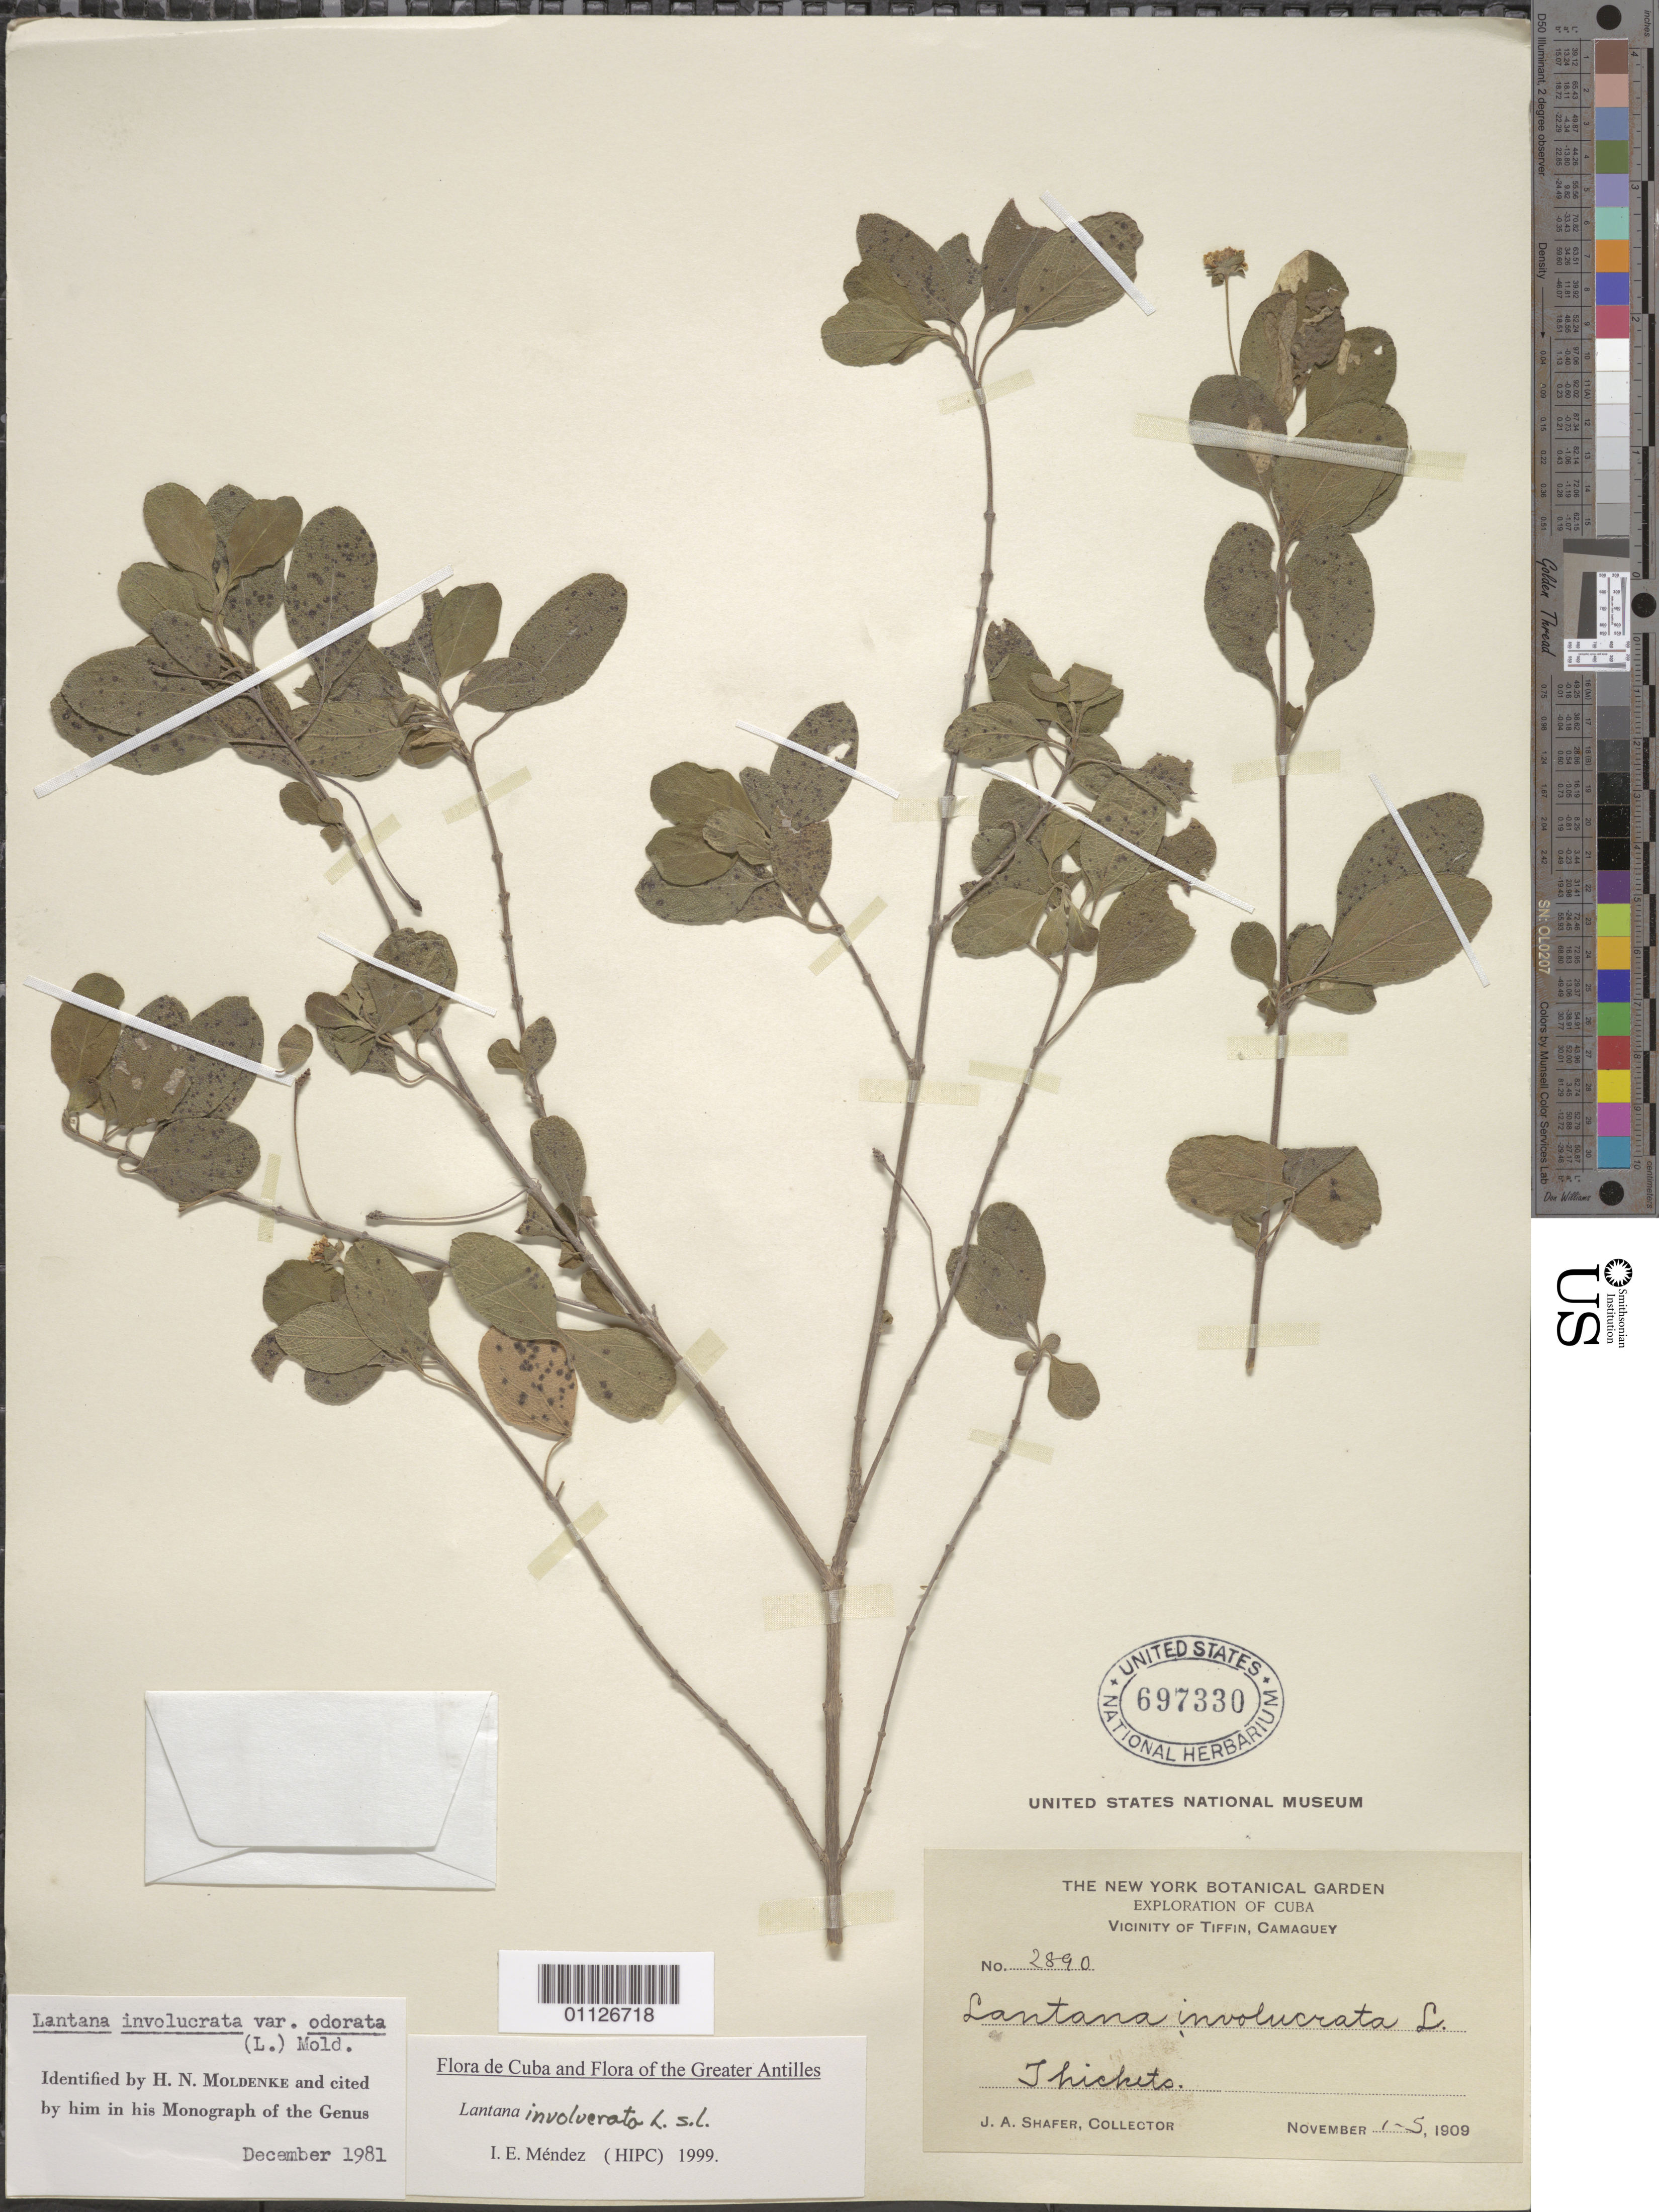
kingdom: Plantae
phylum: Tracheophyta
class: Magnoliopsida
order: Lamiales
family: Verbenaceae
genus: Lantana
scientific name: Lantana involucrata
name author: L.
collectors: J. A. Shafer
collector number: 2890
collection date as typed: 01 Nov 1909 to 05 Nov 1909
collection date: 1909-11-01/1909-11-05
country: Cuba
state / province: Camagüey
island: Cuba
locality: Vicinity of Tiffin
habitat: Thickets.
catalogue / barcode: US 697330